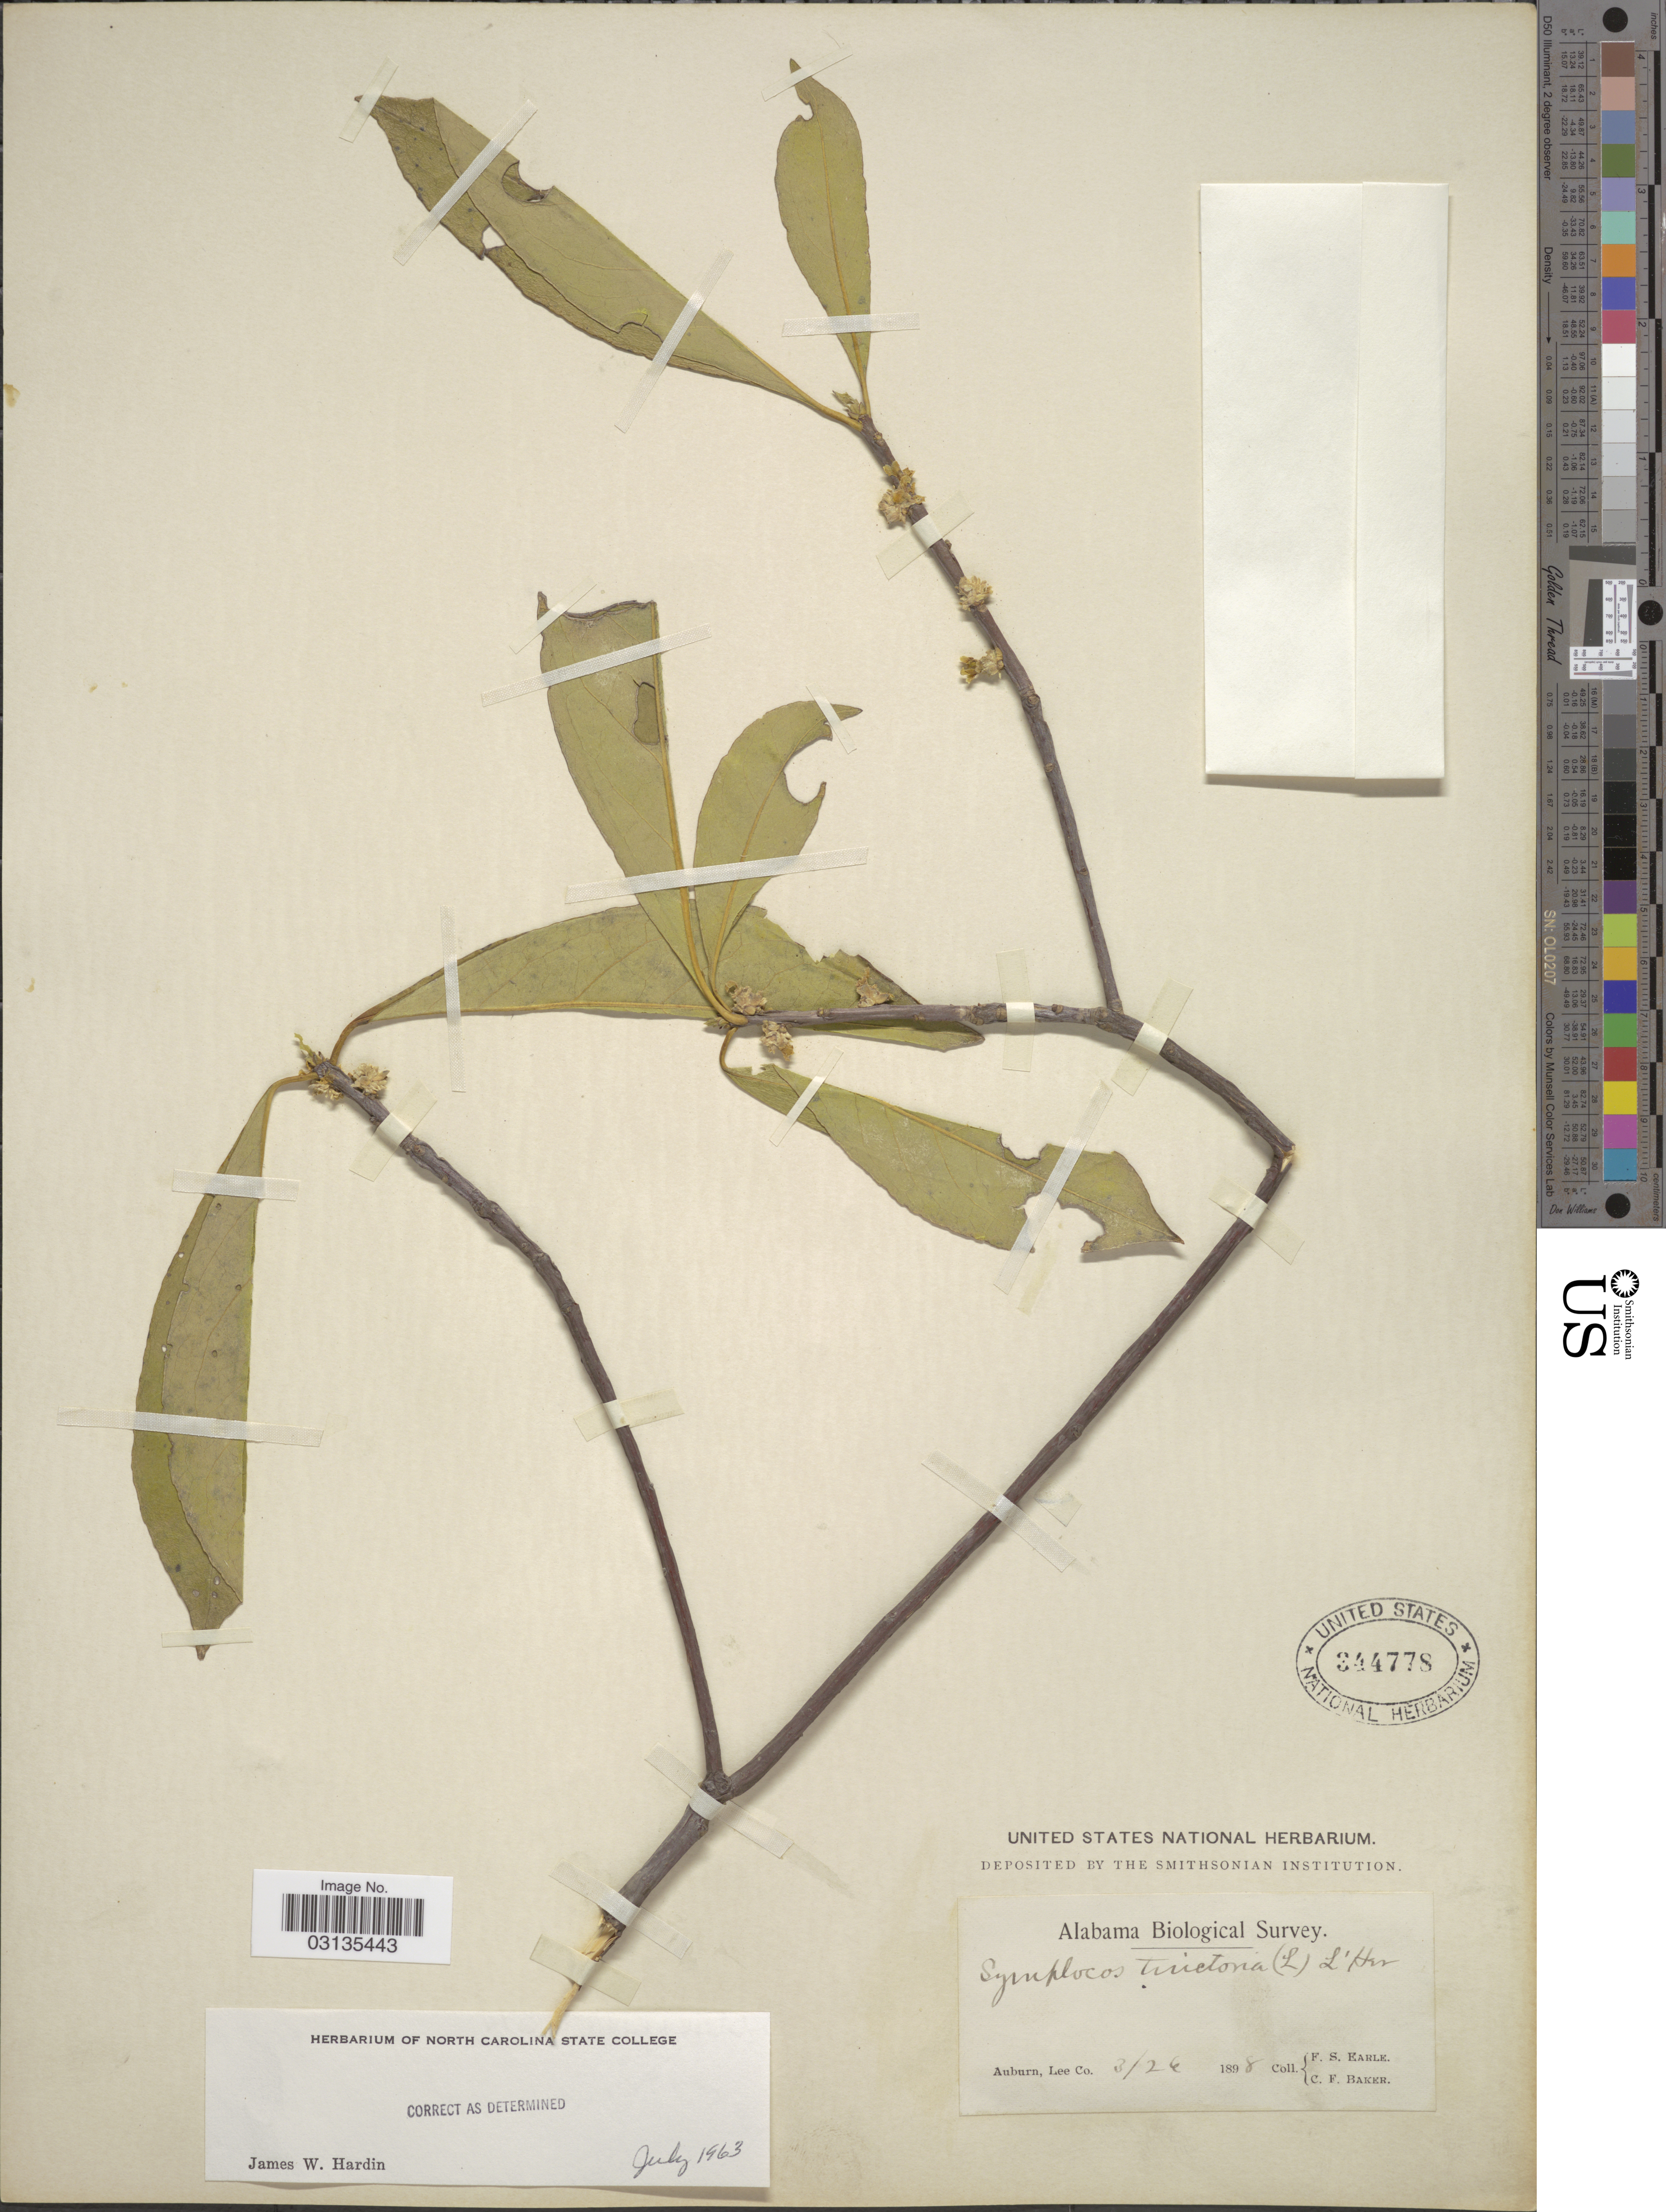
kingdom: Plantae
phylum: Tracheophyta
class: Magnoliopsida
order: Ericales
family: Symplocaceae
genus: Symplocos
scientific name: Symplocos tinctoria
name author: (L.) L'Hér.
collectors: F. S. Earle & C. F. Baker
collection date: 1898-03-26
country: United States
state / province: Alabama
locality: Auburn, Lee Co.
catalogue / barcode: US 344778